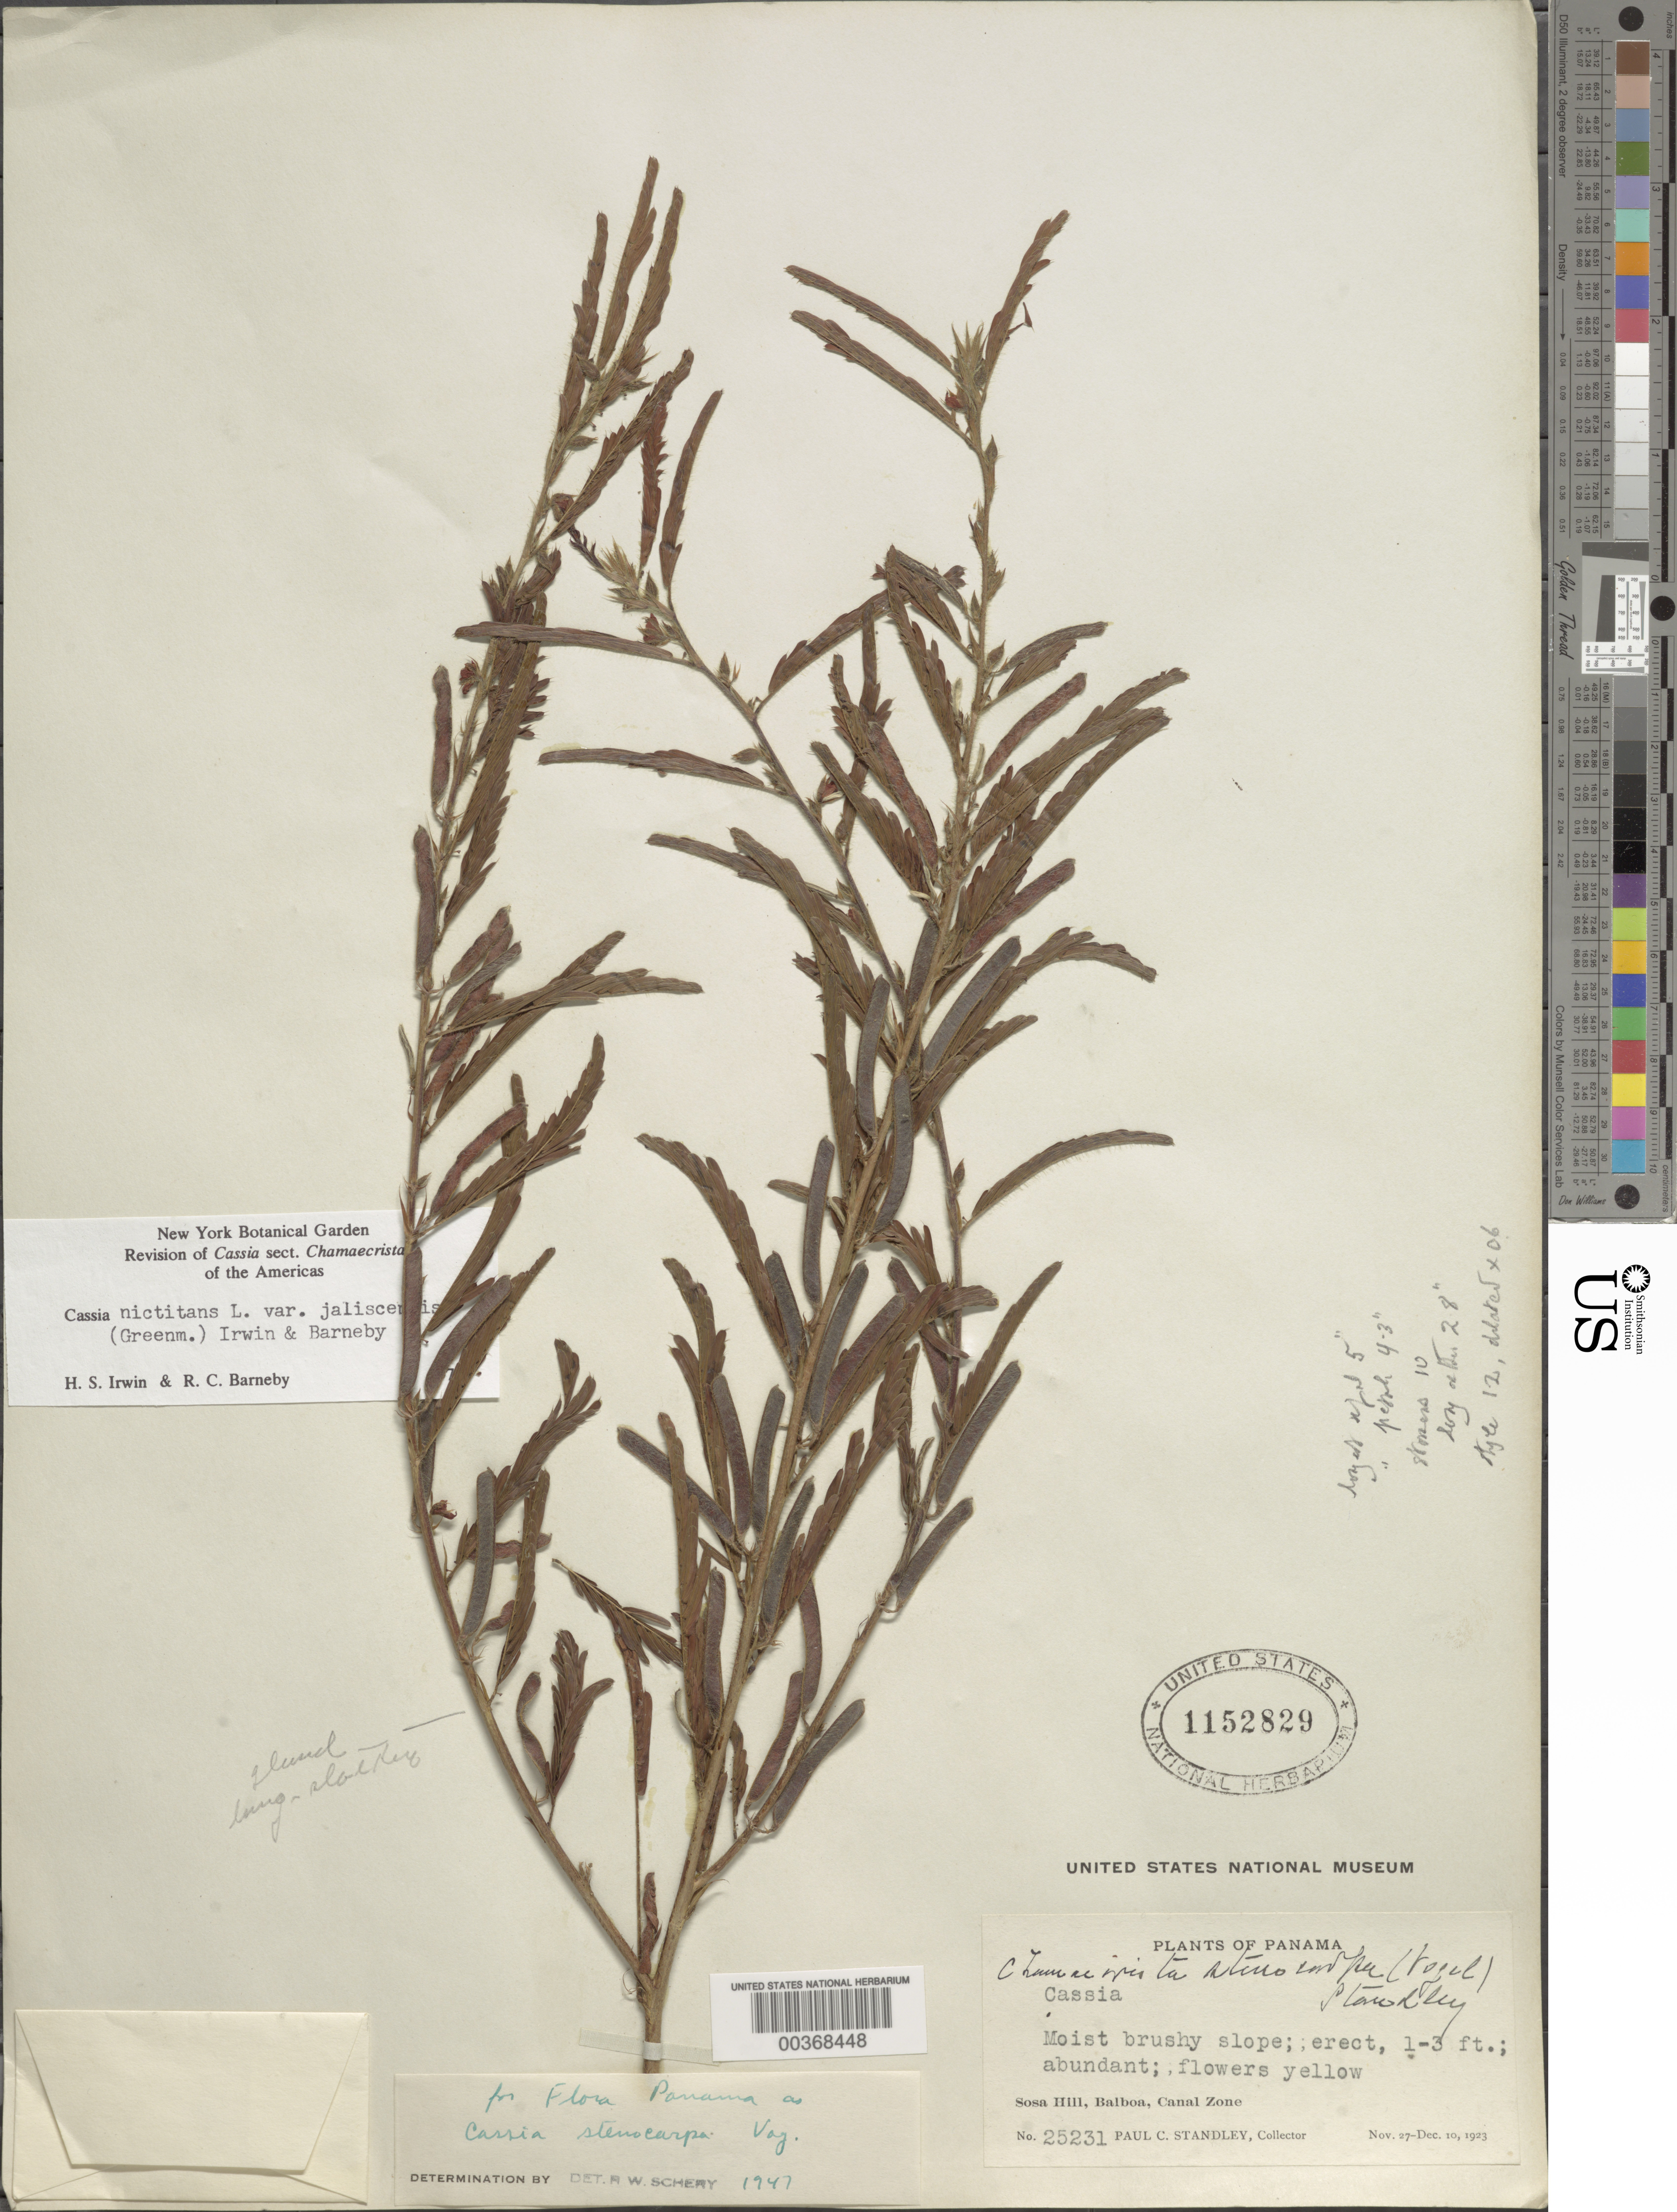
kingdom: Plantae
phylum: Tracheophyta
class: Magnoliopsida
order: Fabales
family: Fabaceae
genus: Chamaecrista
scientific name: Chamaecrista nictitans var. jaliscensis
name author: (Greenm.) H.S. Irwin & Barneby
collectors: P. C. Standley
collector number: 25231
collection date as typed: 27 Nov 1923 to 10 Dec 1923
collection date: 1923-11-27/1923-12-10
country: Panama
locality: Sosa Hill, Balboa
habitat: Moist brushy slope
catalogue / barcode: US 1152829